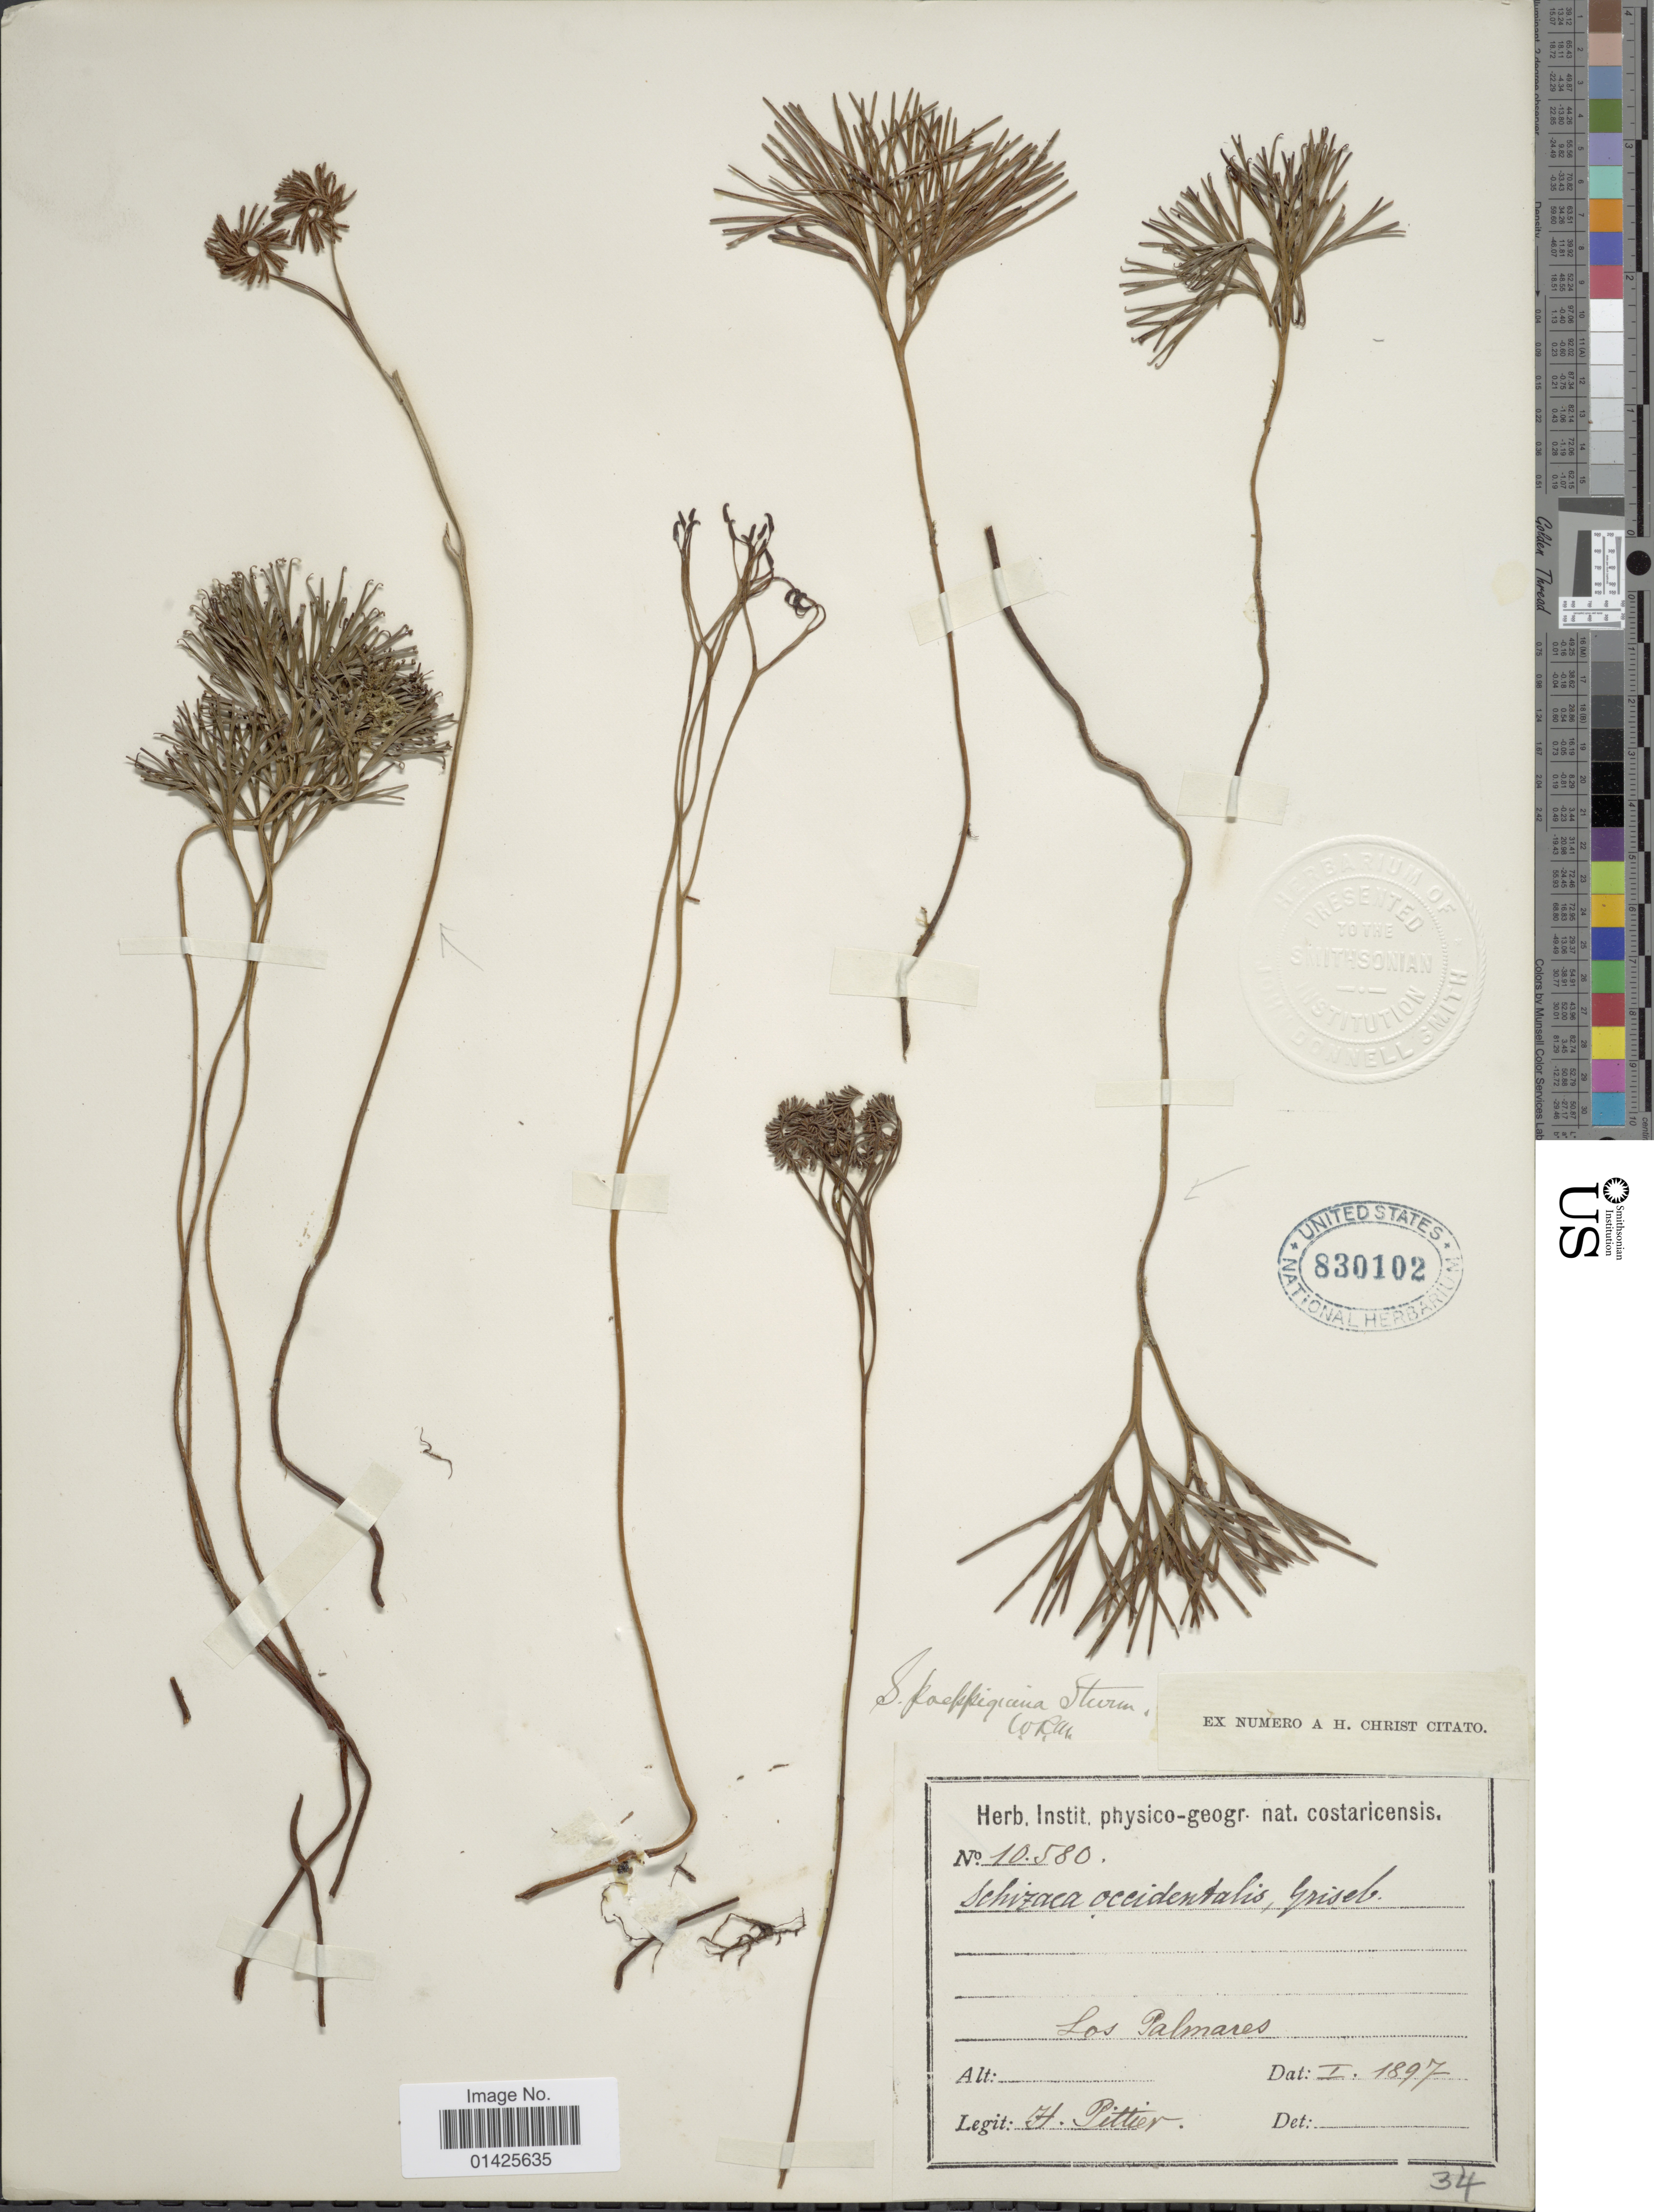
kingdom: Plantae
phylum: Tracheophyta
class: Polypodiopsida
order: Schizaeales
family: Schizaeaceae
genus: Schizaea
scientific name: Schizaea poeppigiana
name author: J.W. Sturm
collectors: H. F. Pittier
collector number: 10580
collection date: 1897-01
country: Costa Rica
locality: Los Palmares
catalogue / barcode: US 830102